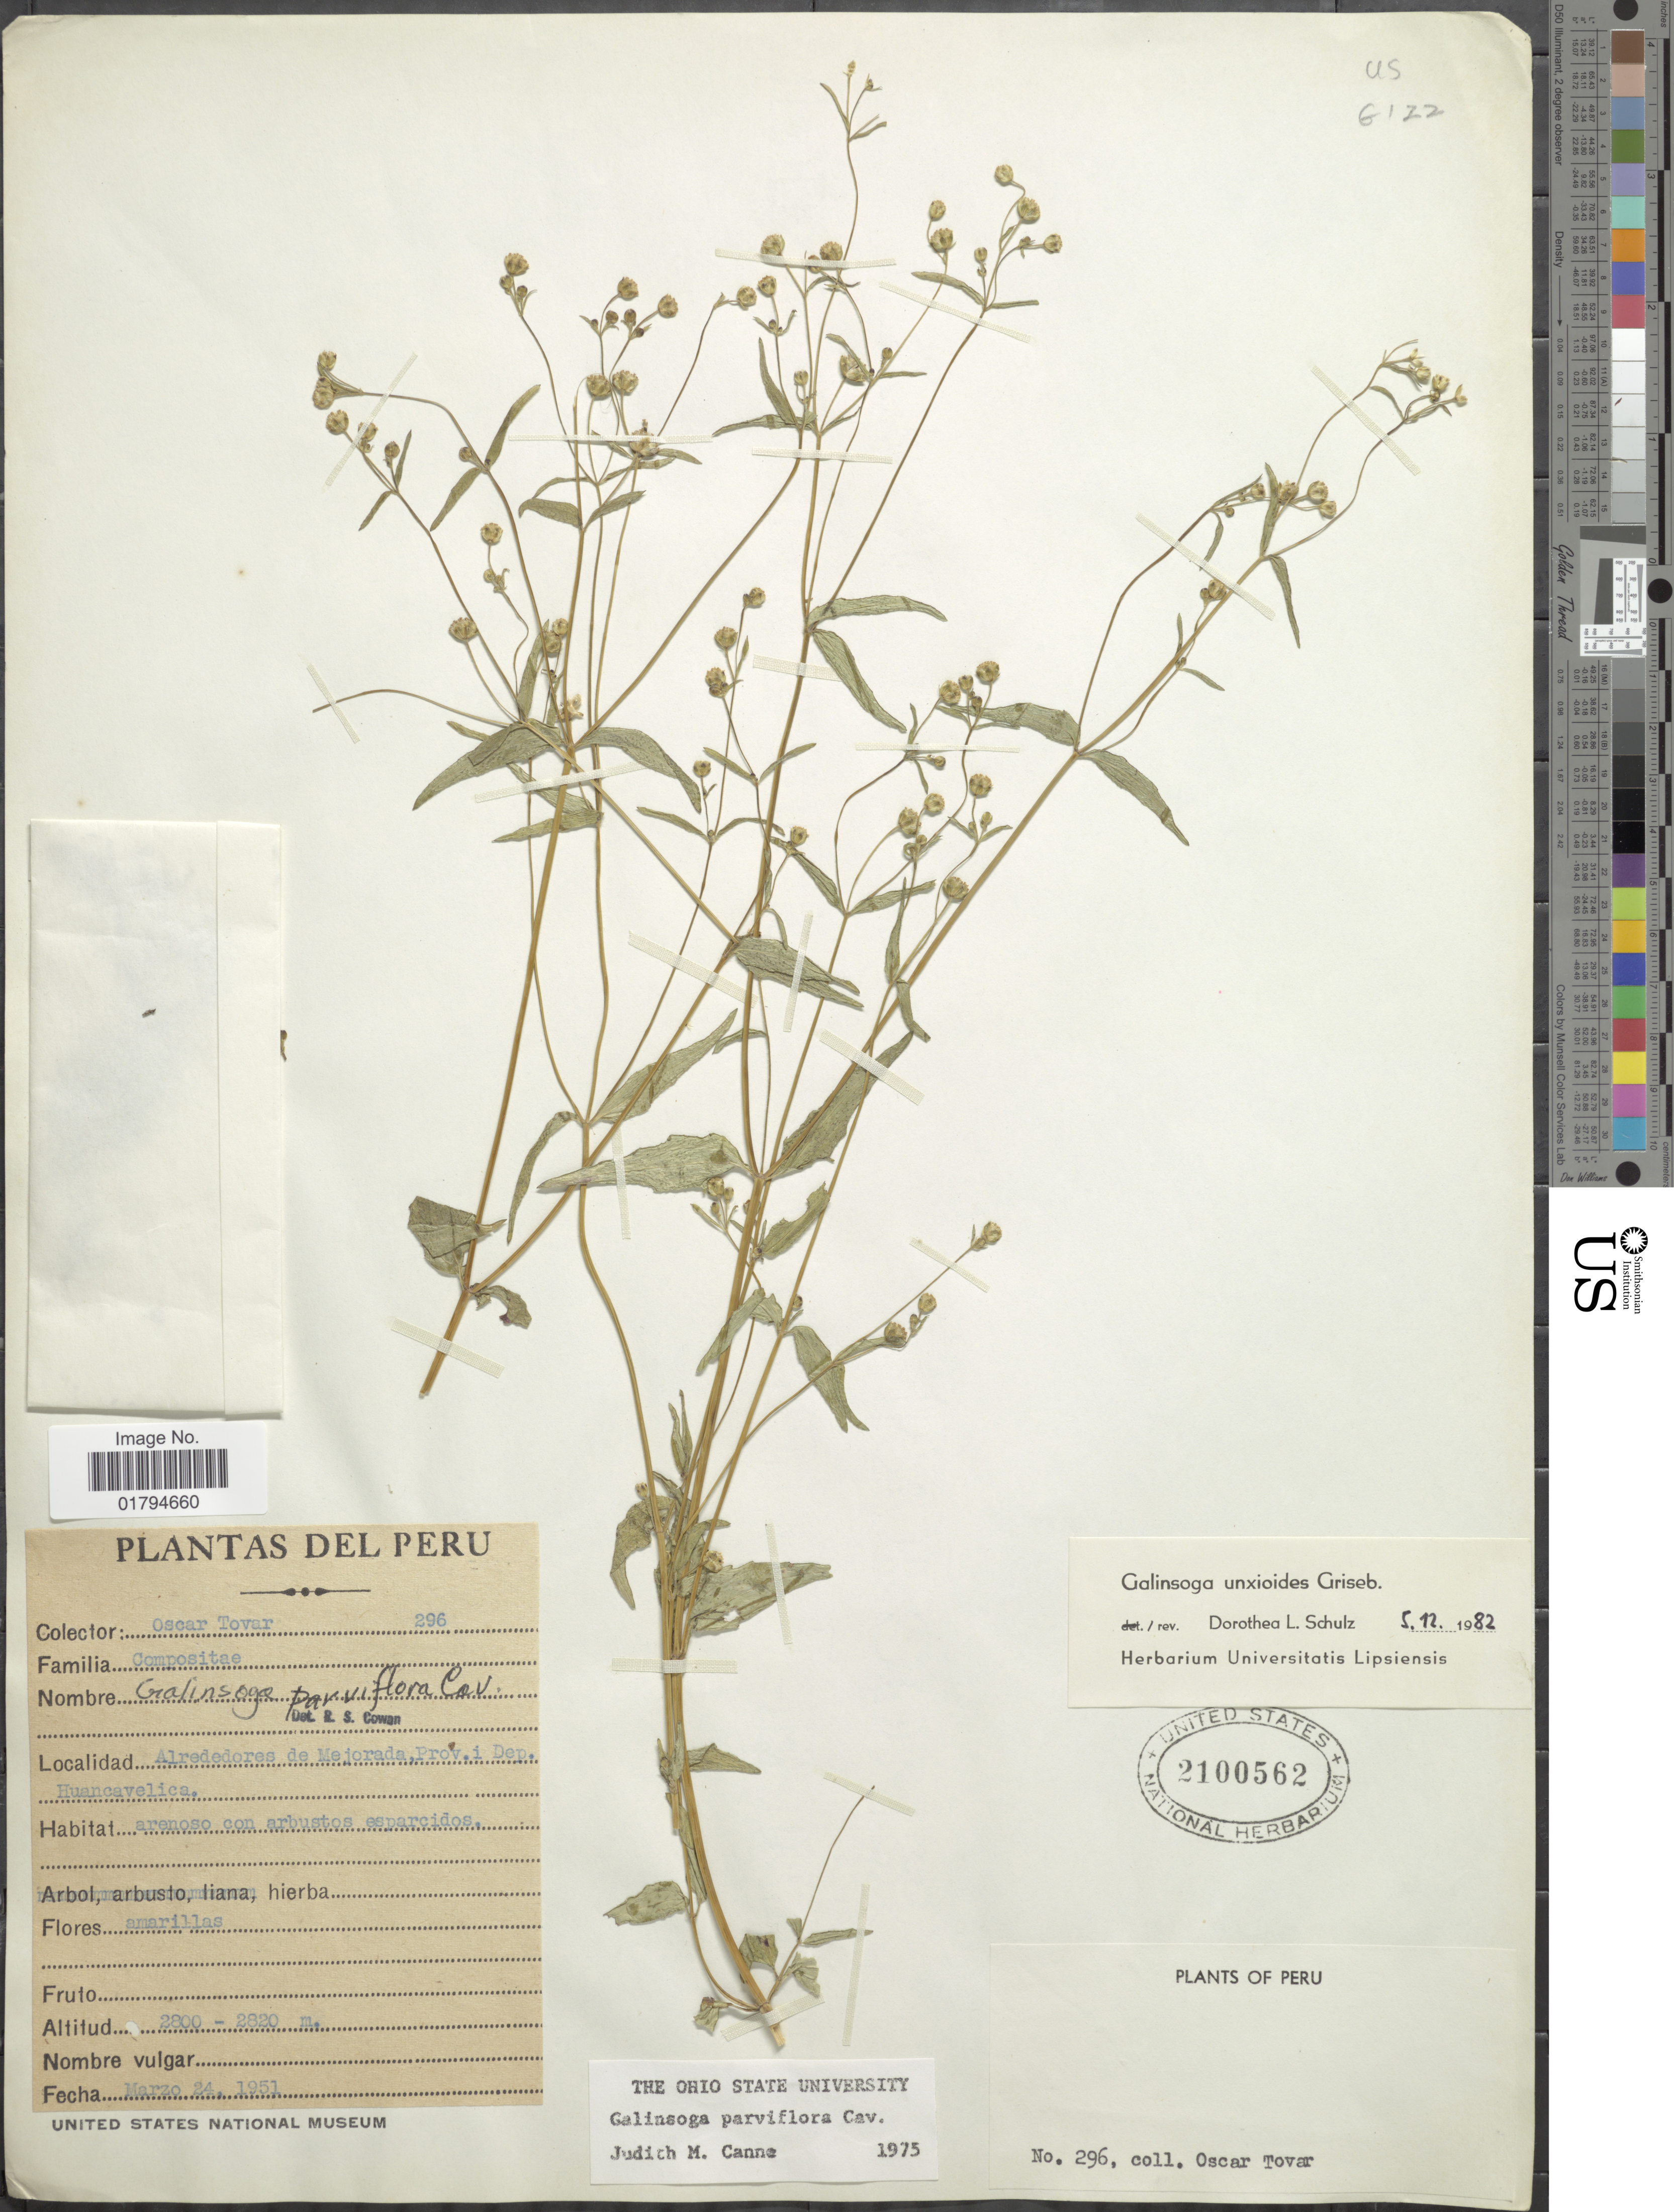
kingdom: Plantae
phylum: Tracheophyta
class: Magnoliopsida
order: Asterales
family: Asteraceae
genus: Galinsoga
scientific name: Galinsoga unxioides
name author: Griseb.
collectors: Ó. Tovar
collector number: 296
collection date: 1951-03-24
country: Peru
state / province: Huancavelica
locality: Alrededores de Mejorada, Prov. i dep. Huancavelica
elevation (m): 2800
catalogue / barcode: US 2100562